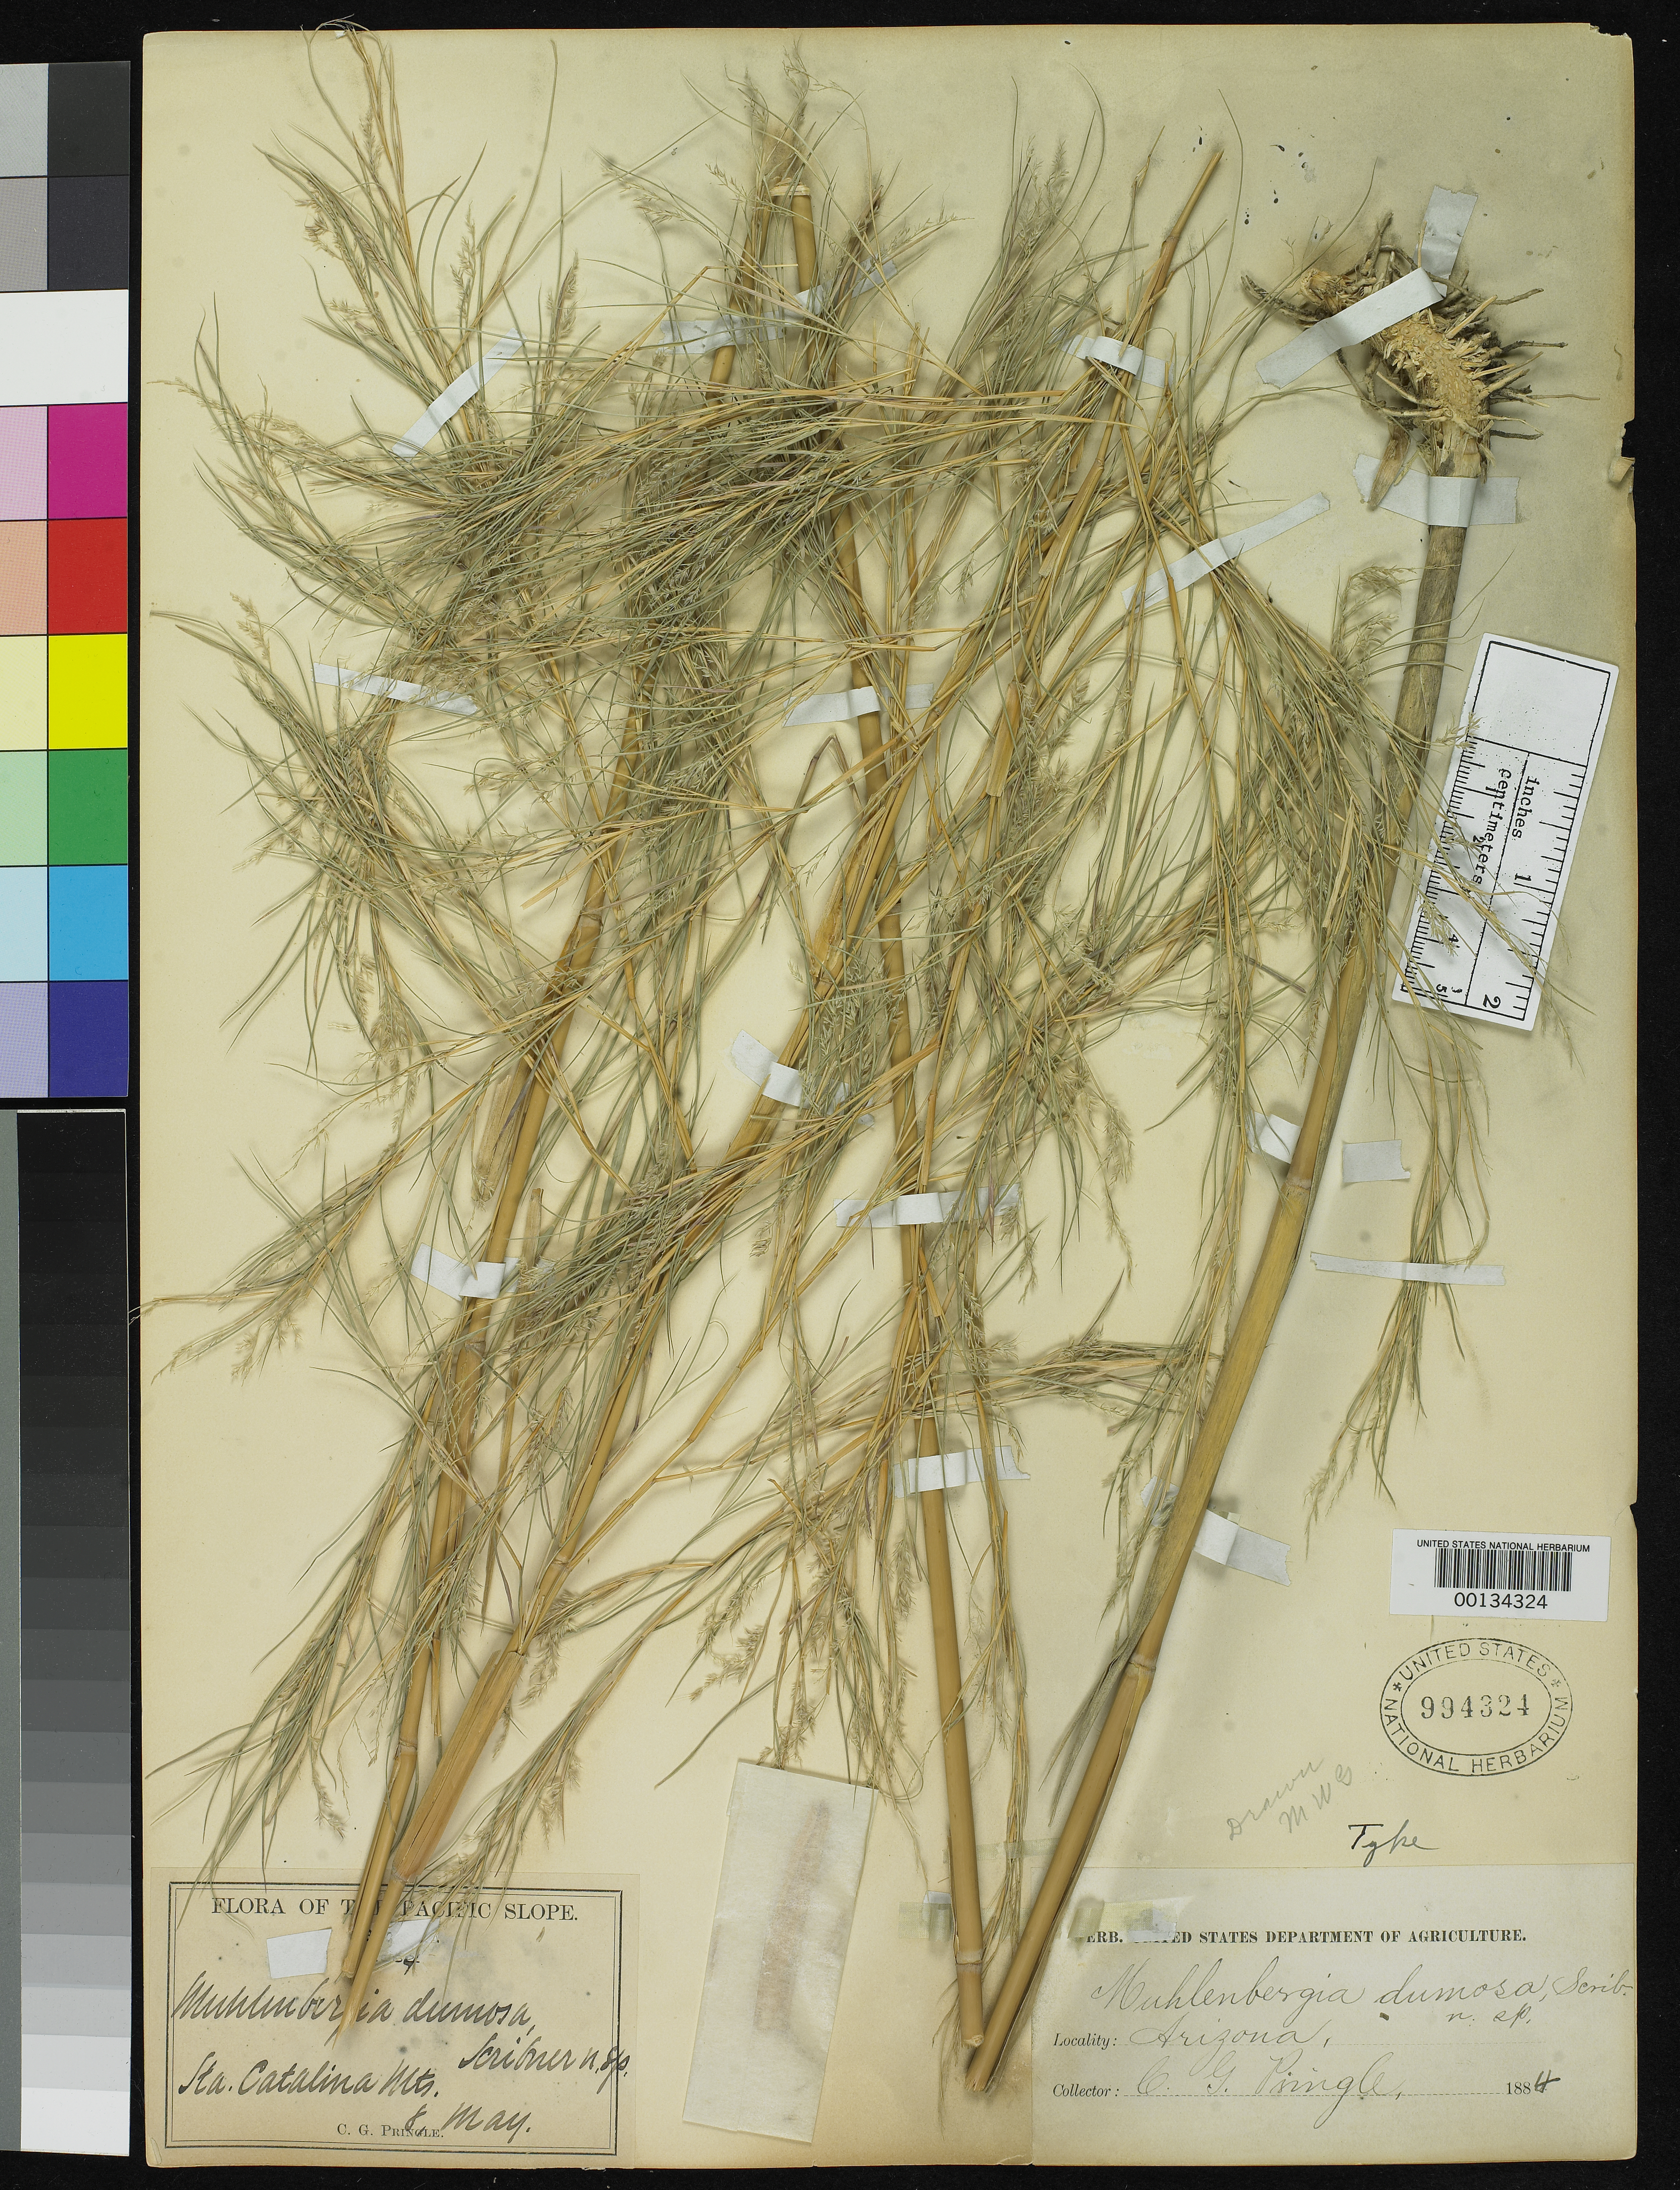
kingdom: Plantae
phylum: Tracheophyta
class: Liliopsida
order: Poales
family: Poaceae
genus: Muhlenbergia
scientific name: Muhlenbergia dumosa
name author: Scribn. ex Vasey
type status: Syntype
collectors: C. G. Pringle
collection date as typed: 08 May 1884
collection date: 1884-05-08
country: United States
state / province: Arizona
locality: Santa Catalina Mts.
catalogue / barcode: US 994324